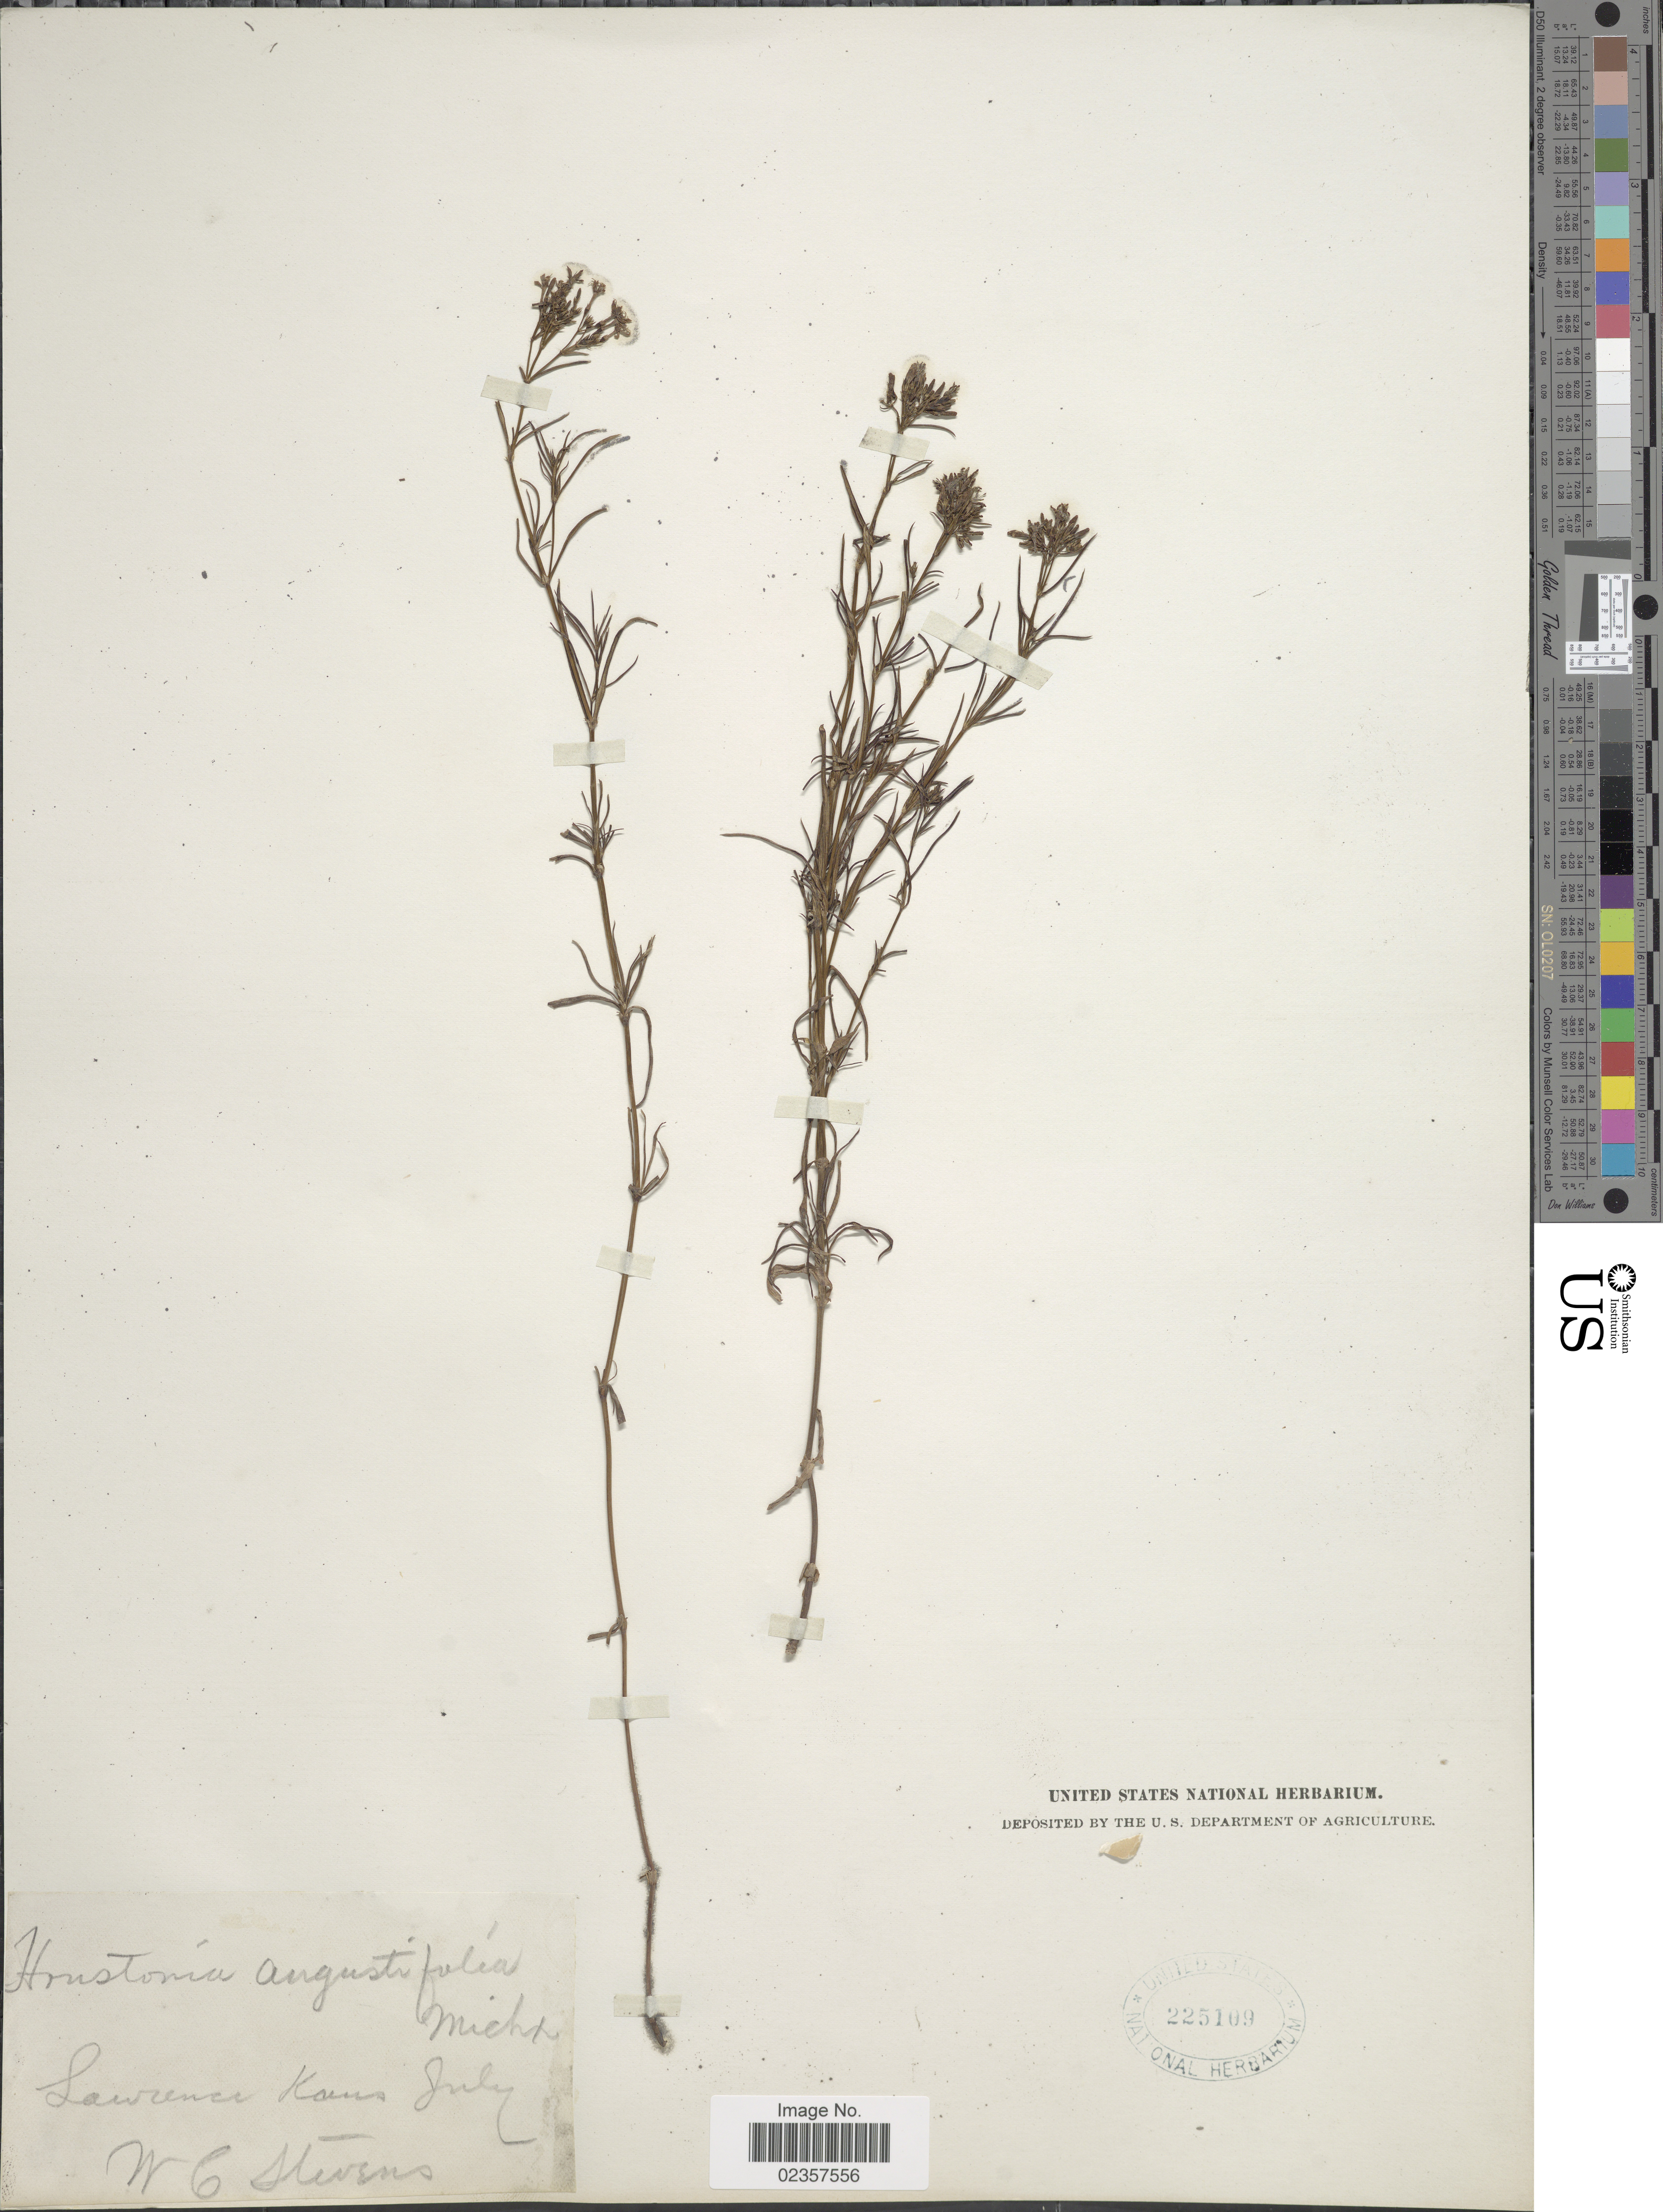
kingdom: Plantae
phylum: Tracheophyta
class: Magnoliopsida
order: Gentianales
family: Rubiaceae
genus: Houstonia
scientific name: Houstonia nigricans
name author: (Lam.) Fernald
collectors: W. C. Stevens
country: United States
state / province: Kansas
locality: Lawrence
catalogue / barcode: US 225109